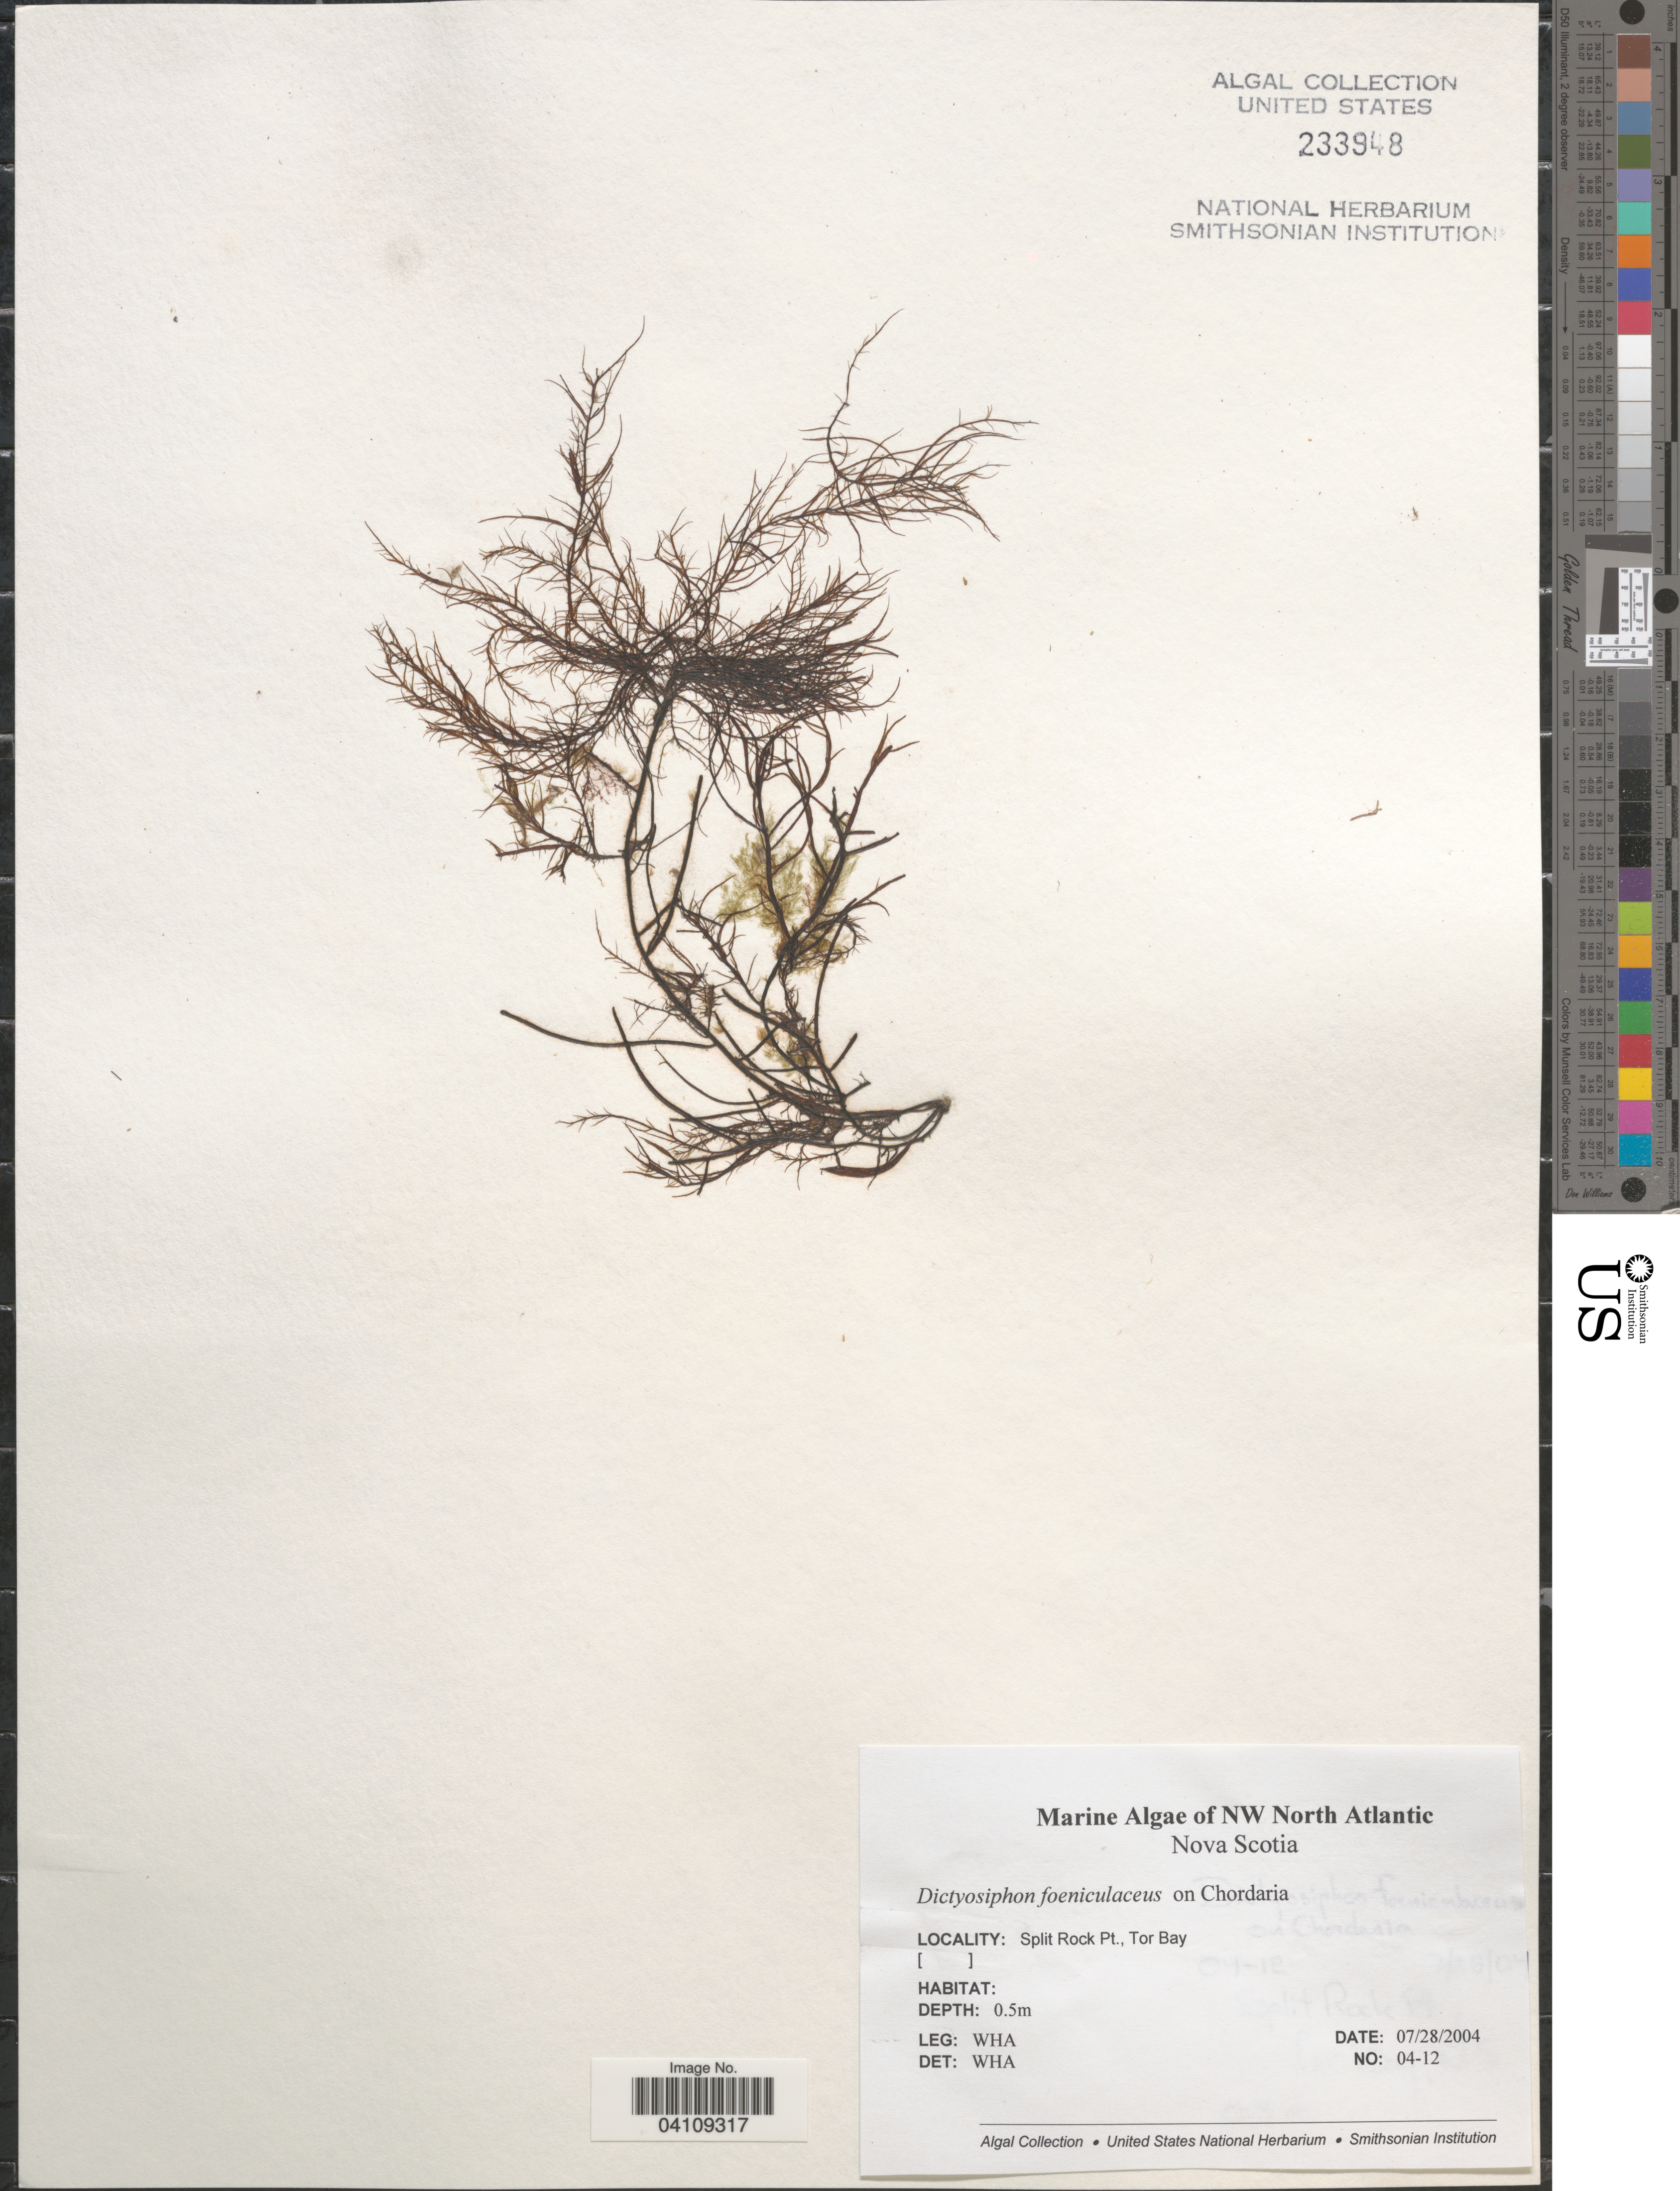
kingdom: Chromista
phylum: Ochrophyta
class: Phaeophyceae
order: Dictyosiphonales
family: Dictyosiphonaceae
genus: Dictyosiphon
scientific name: Dictyosiphon foeniculaceus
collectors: W. H. Adey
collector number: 04-12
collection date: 2004-07-28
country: Canada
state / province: Nova Scotia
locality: NW North Atlantic. Split Rock Pt., Tor Bay.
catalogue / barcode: US 233948